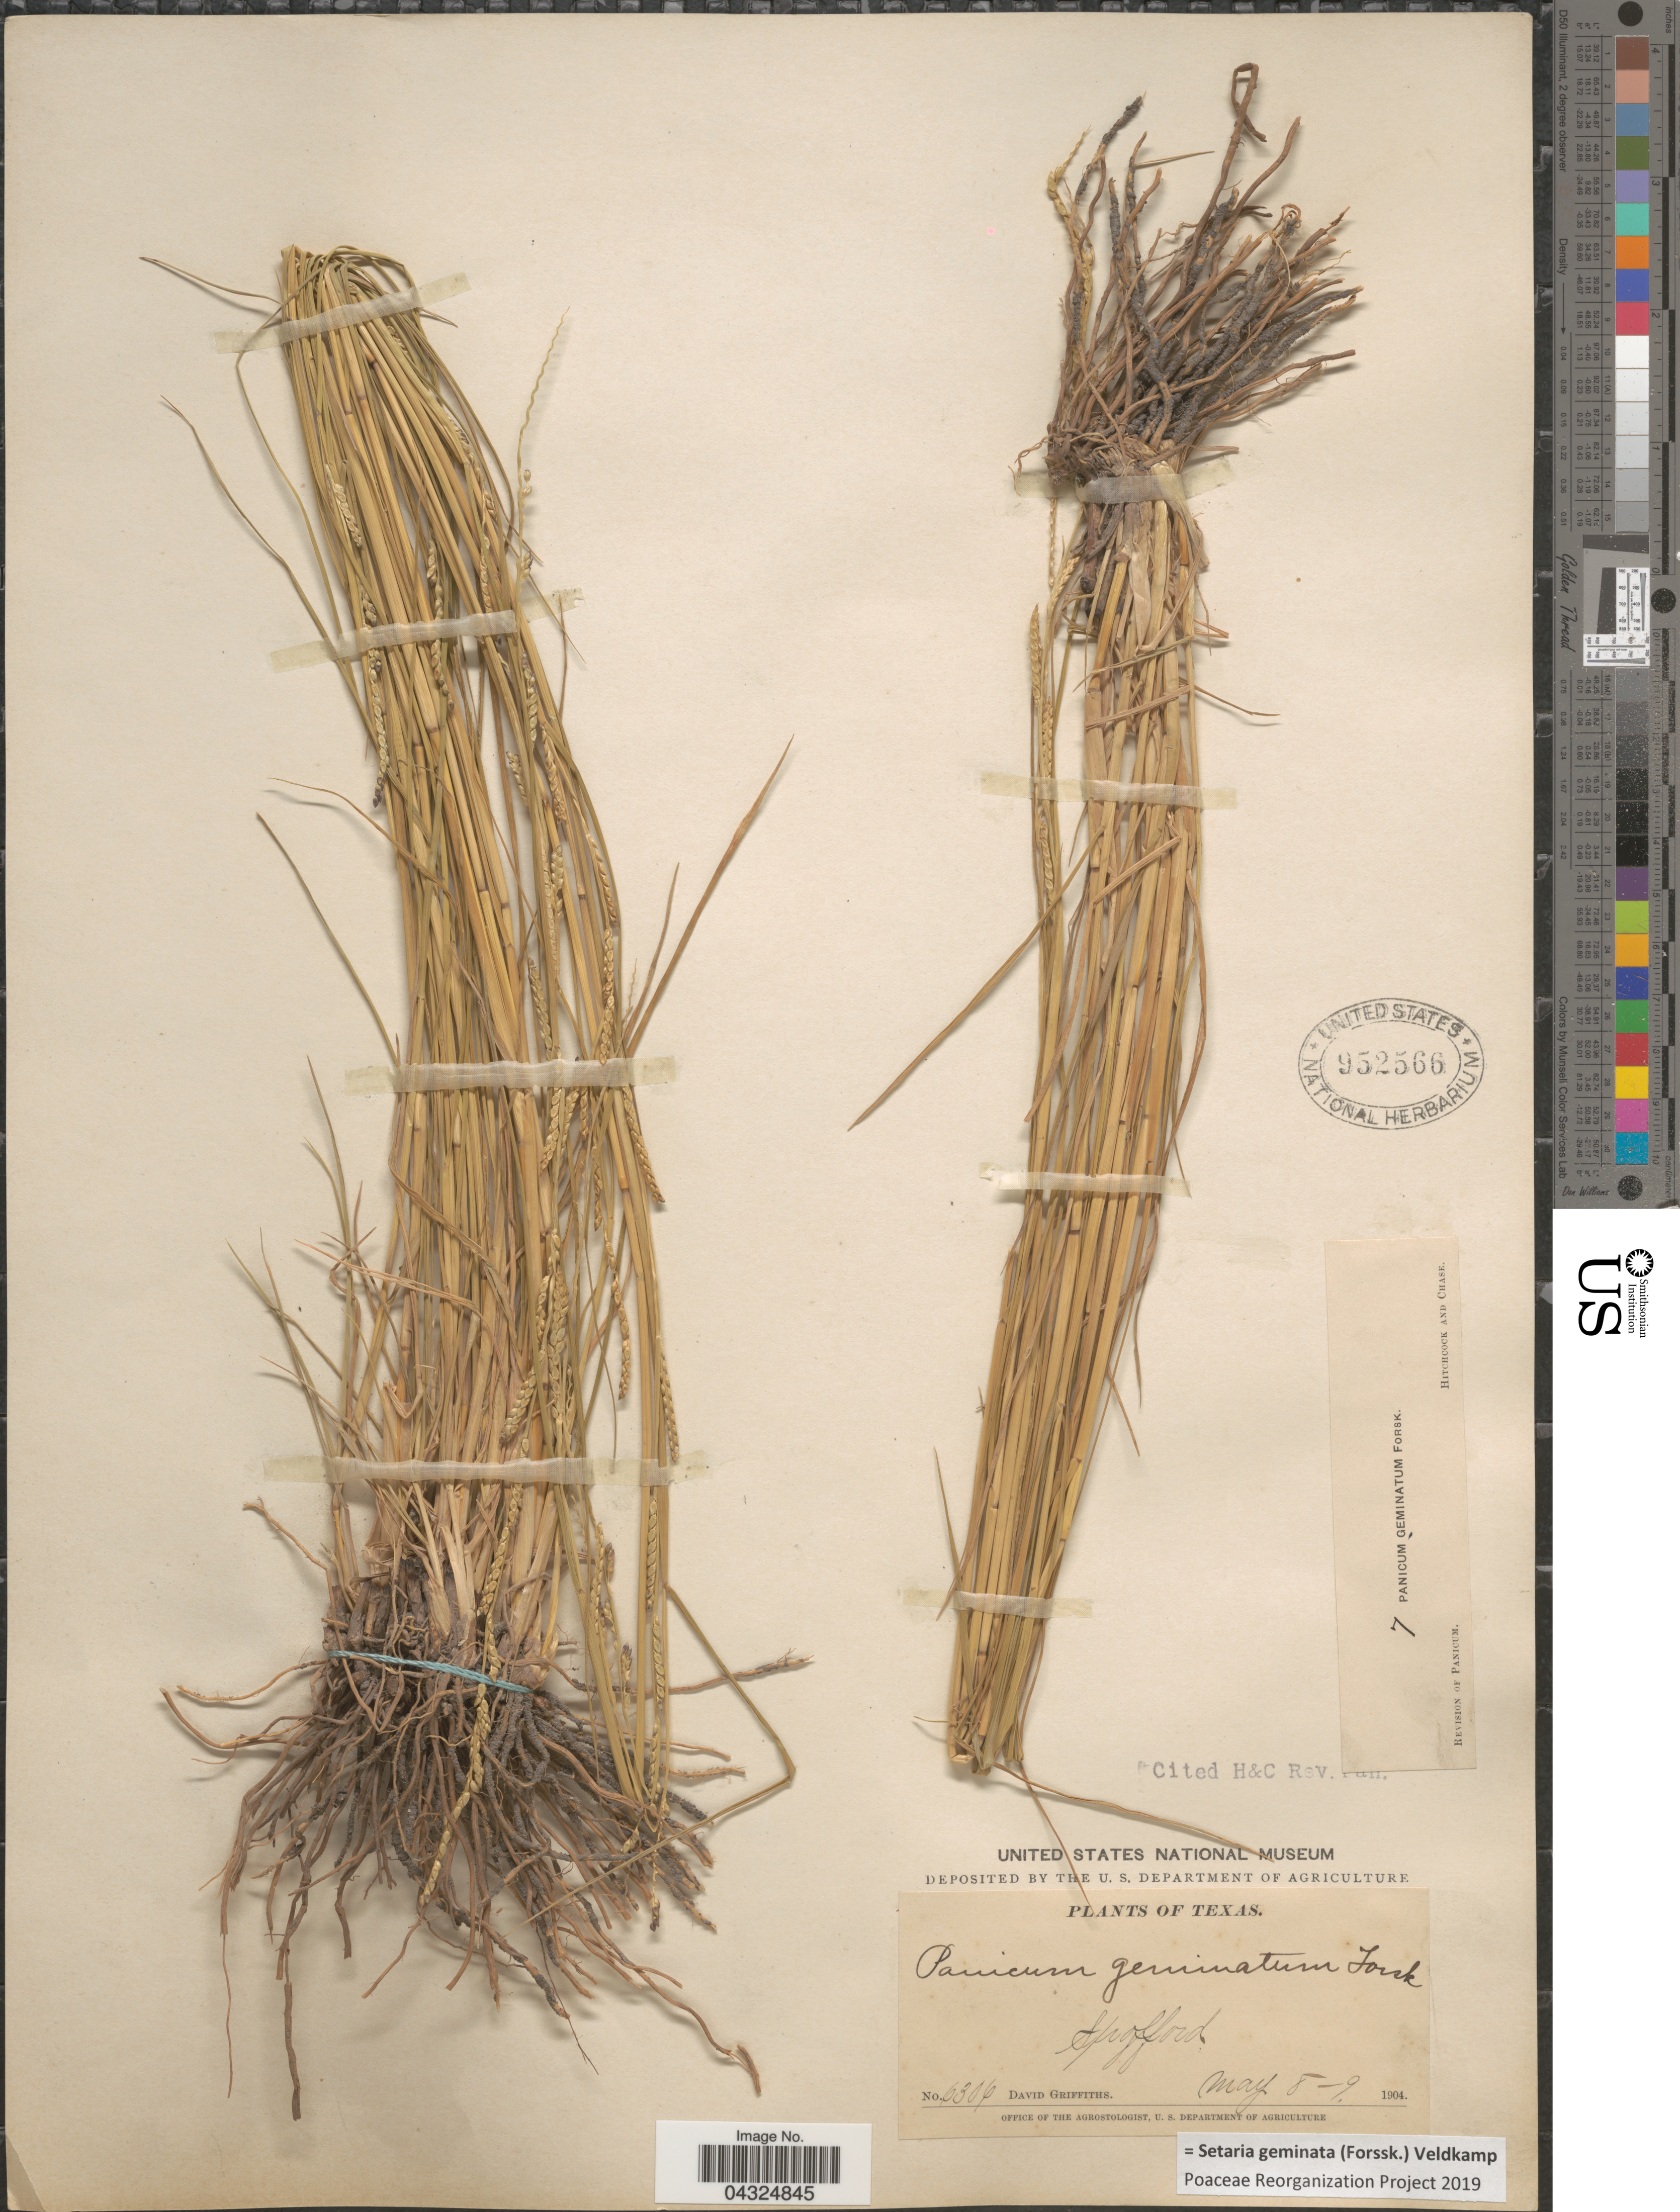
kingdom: Plantae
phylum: Tracheophyta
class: Liliopsida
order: Poales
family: Poaceae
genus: Setaria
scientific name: Setaria geminata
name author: (Forssk.) Veldkamp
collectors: D. Griffiths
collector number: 6306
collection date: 1904-05-08/1904-05-09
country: United States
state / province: Texas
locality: Spofford.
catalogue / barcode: US 952566